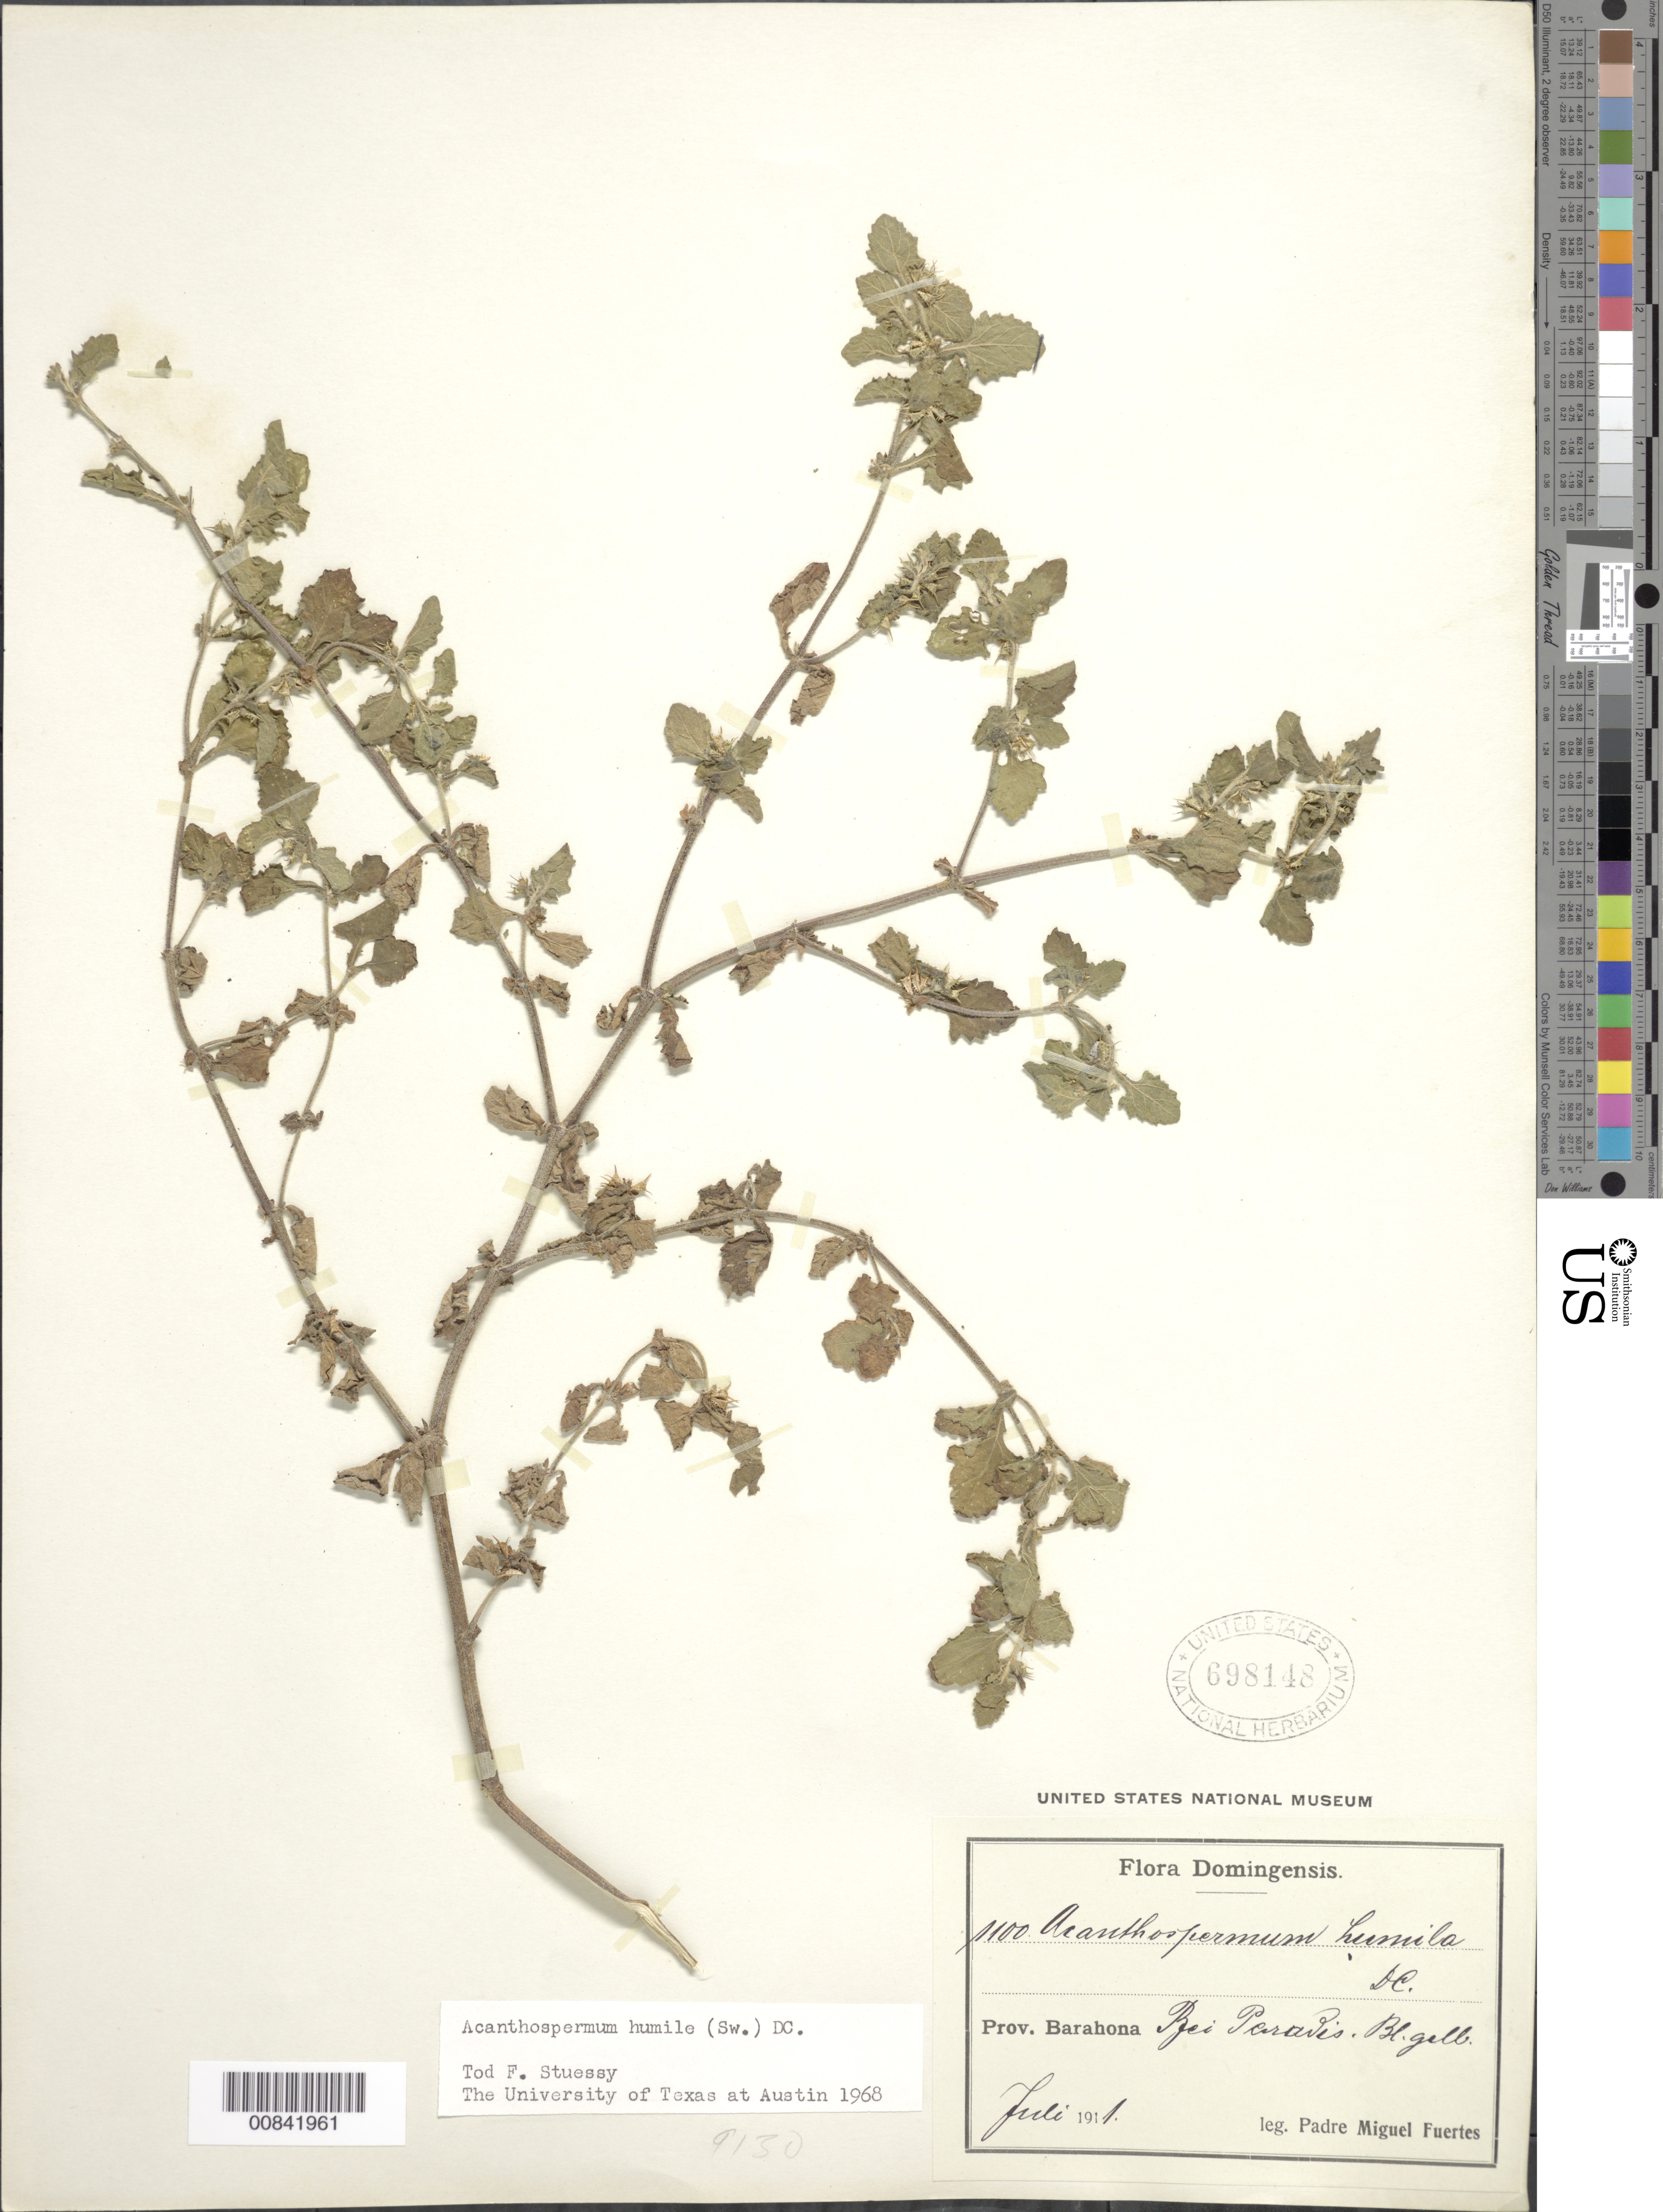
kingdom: Plantae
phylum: Tracheophyta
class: Magnoliopsida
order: Asterales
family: Asteraceae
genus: Acanthospermum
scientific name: Acanthospermum humile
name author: (Sw.) DC.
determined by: Stuessy, T. F.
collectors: M. D. Fuertes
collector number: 1100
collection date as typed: Jul 1911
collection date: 1911-07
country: Dominican Republic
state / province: Barahona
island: Hispaniola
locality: Peraves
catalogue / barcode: US 698148